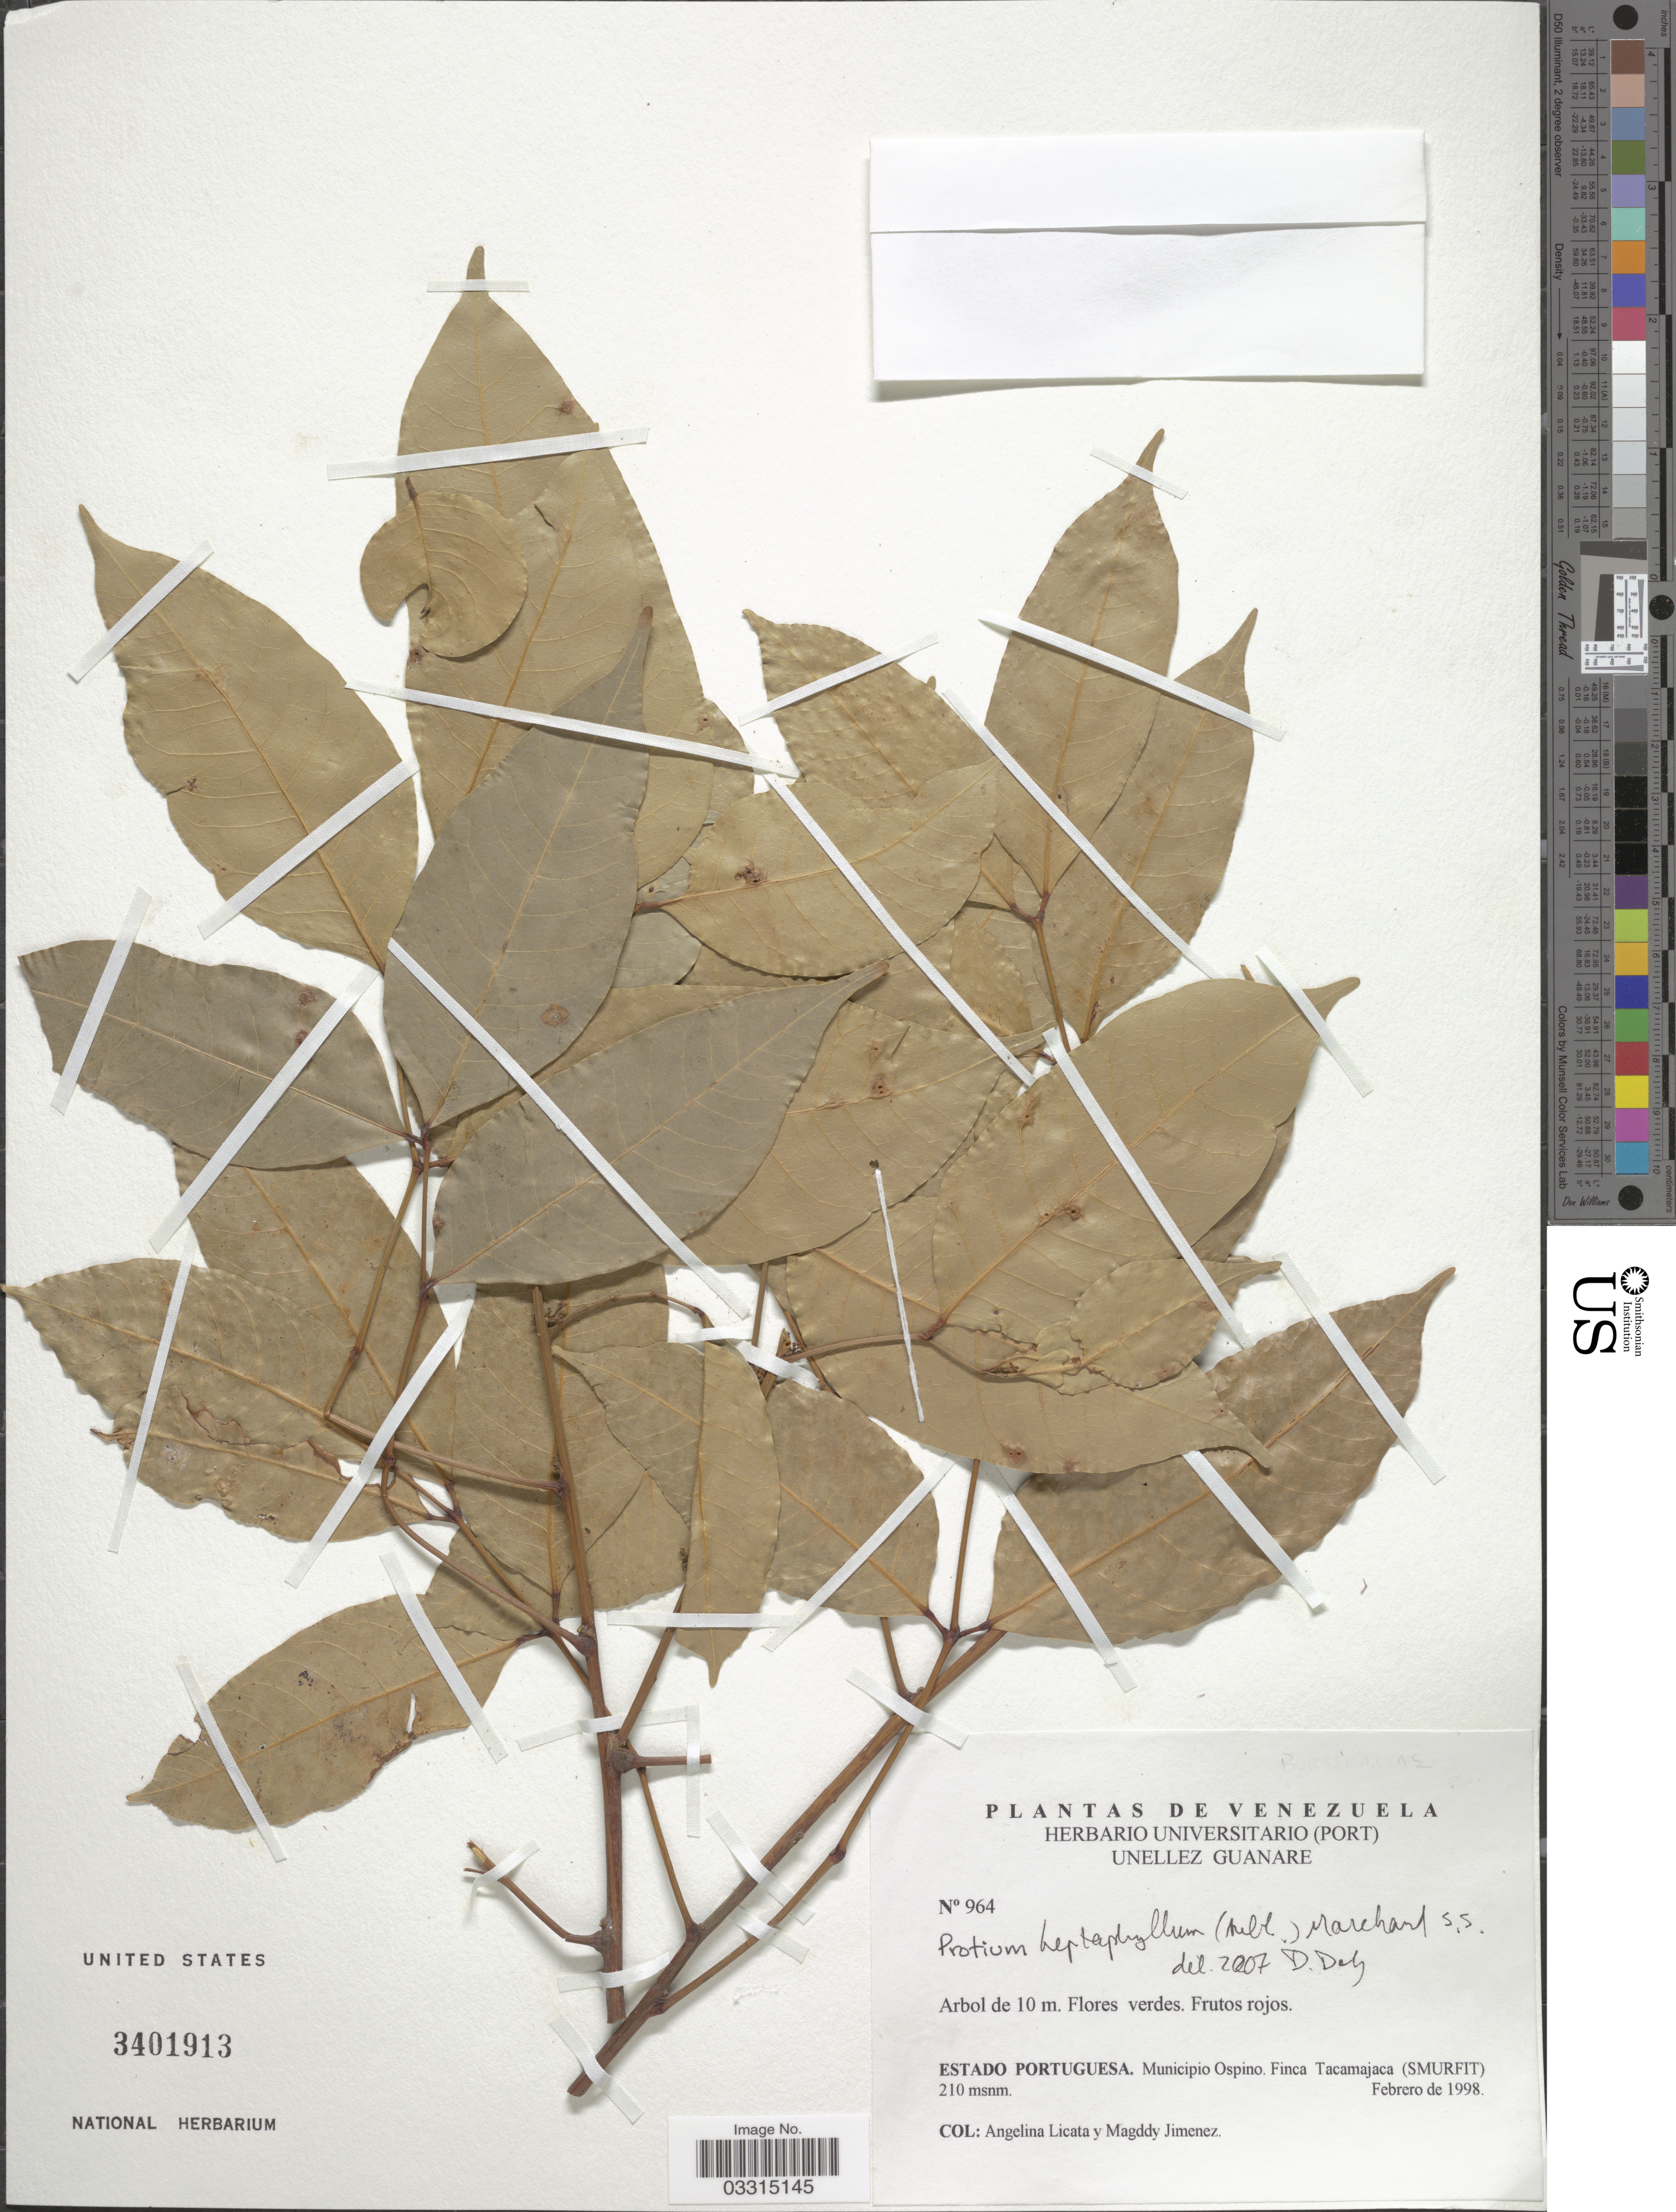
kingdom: Plantae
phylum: Tracheophyta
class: Magnoliopsida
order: Sapindales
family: Burseraceae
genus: Protium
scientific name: Protium heptaphyllum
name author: (Aubl.) Marchand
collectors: A. Licata & M. Jimenez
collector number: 964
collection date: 1998-02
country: Venezuela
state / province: Portuguesa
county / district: Ospino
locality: Finca Tacamajaca (SMURFIT)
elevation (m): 210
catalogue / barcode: US 3401913